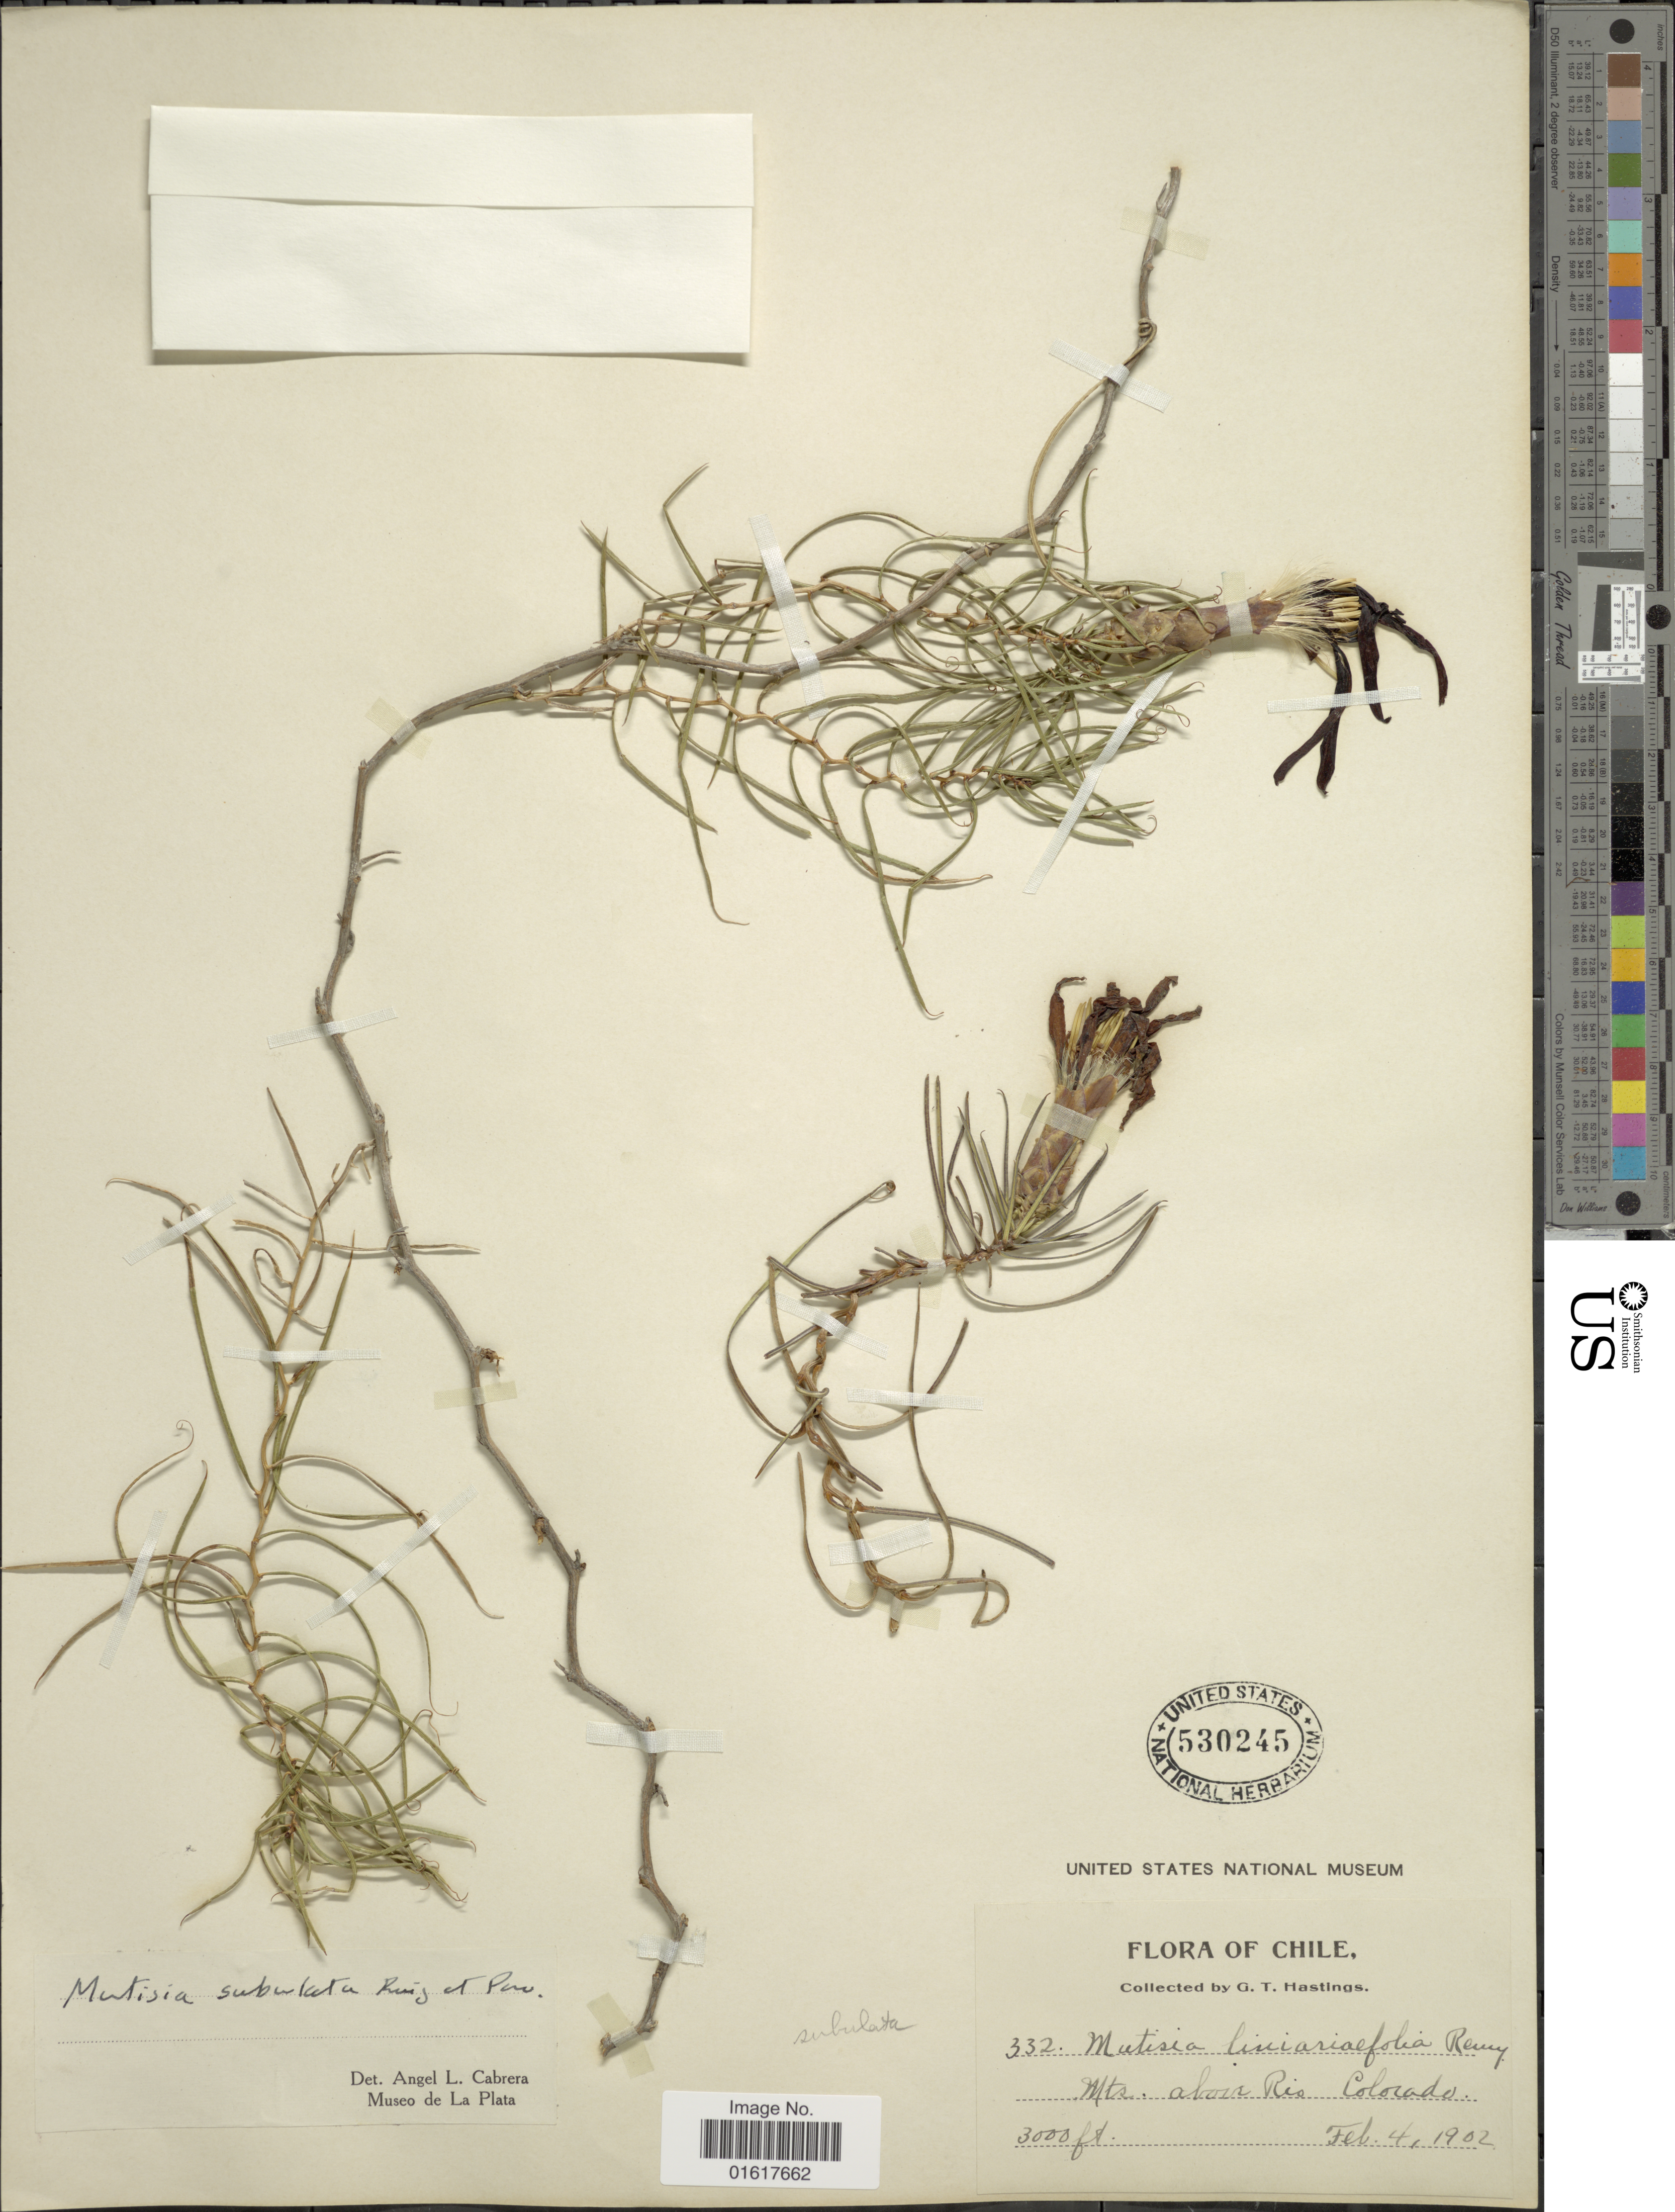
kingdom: Plantae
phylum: Tracheophyta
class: Magnoliopsida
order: Asterales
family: Asteraceae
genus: Mutisia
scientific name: Mutisia subulata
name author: Ruiz & Pav.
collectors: G. Hastings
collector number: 332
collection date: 1902-02-04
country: Chile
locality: Mts. above Rio Colorado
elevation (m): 914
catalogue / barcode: US 530245